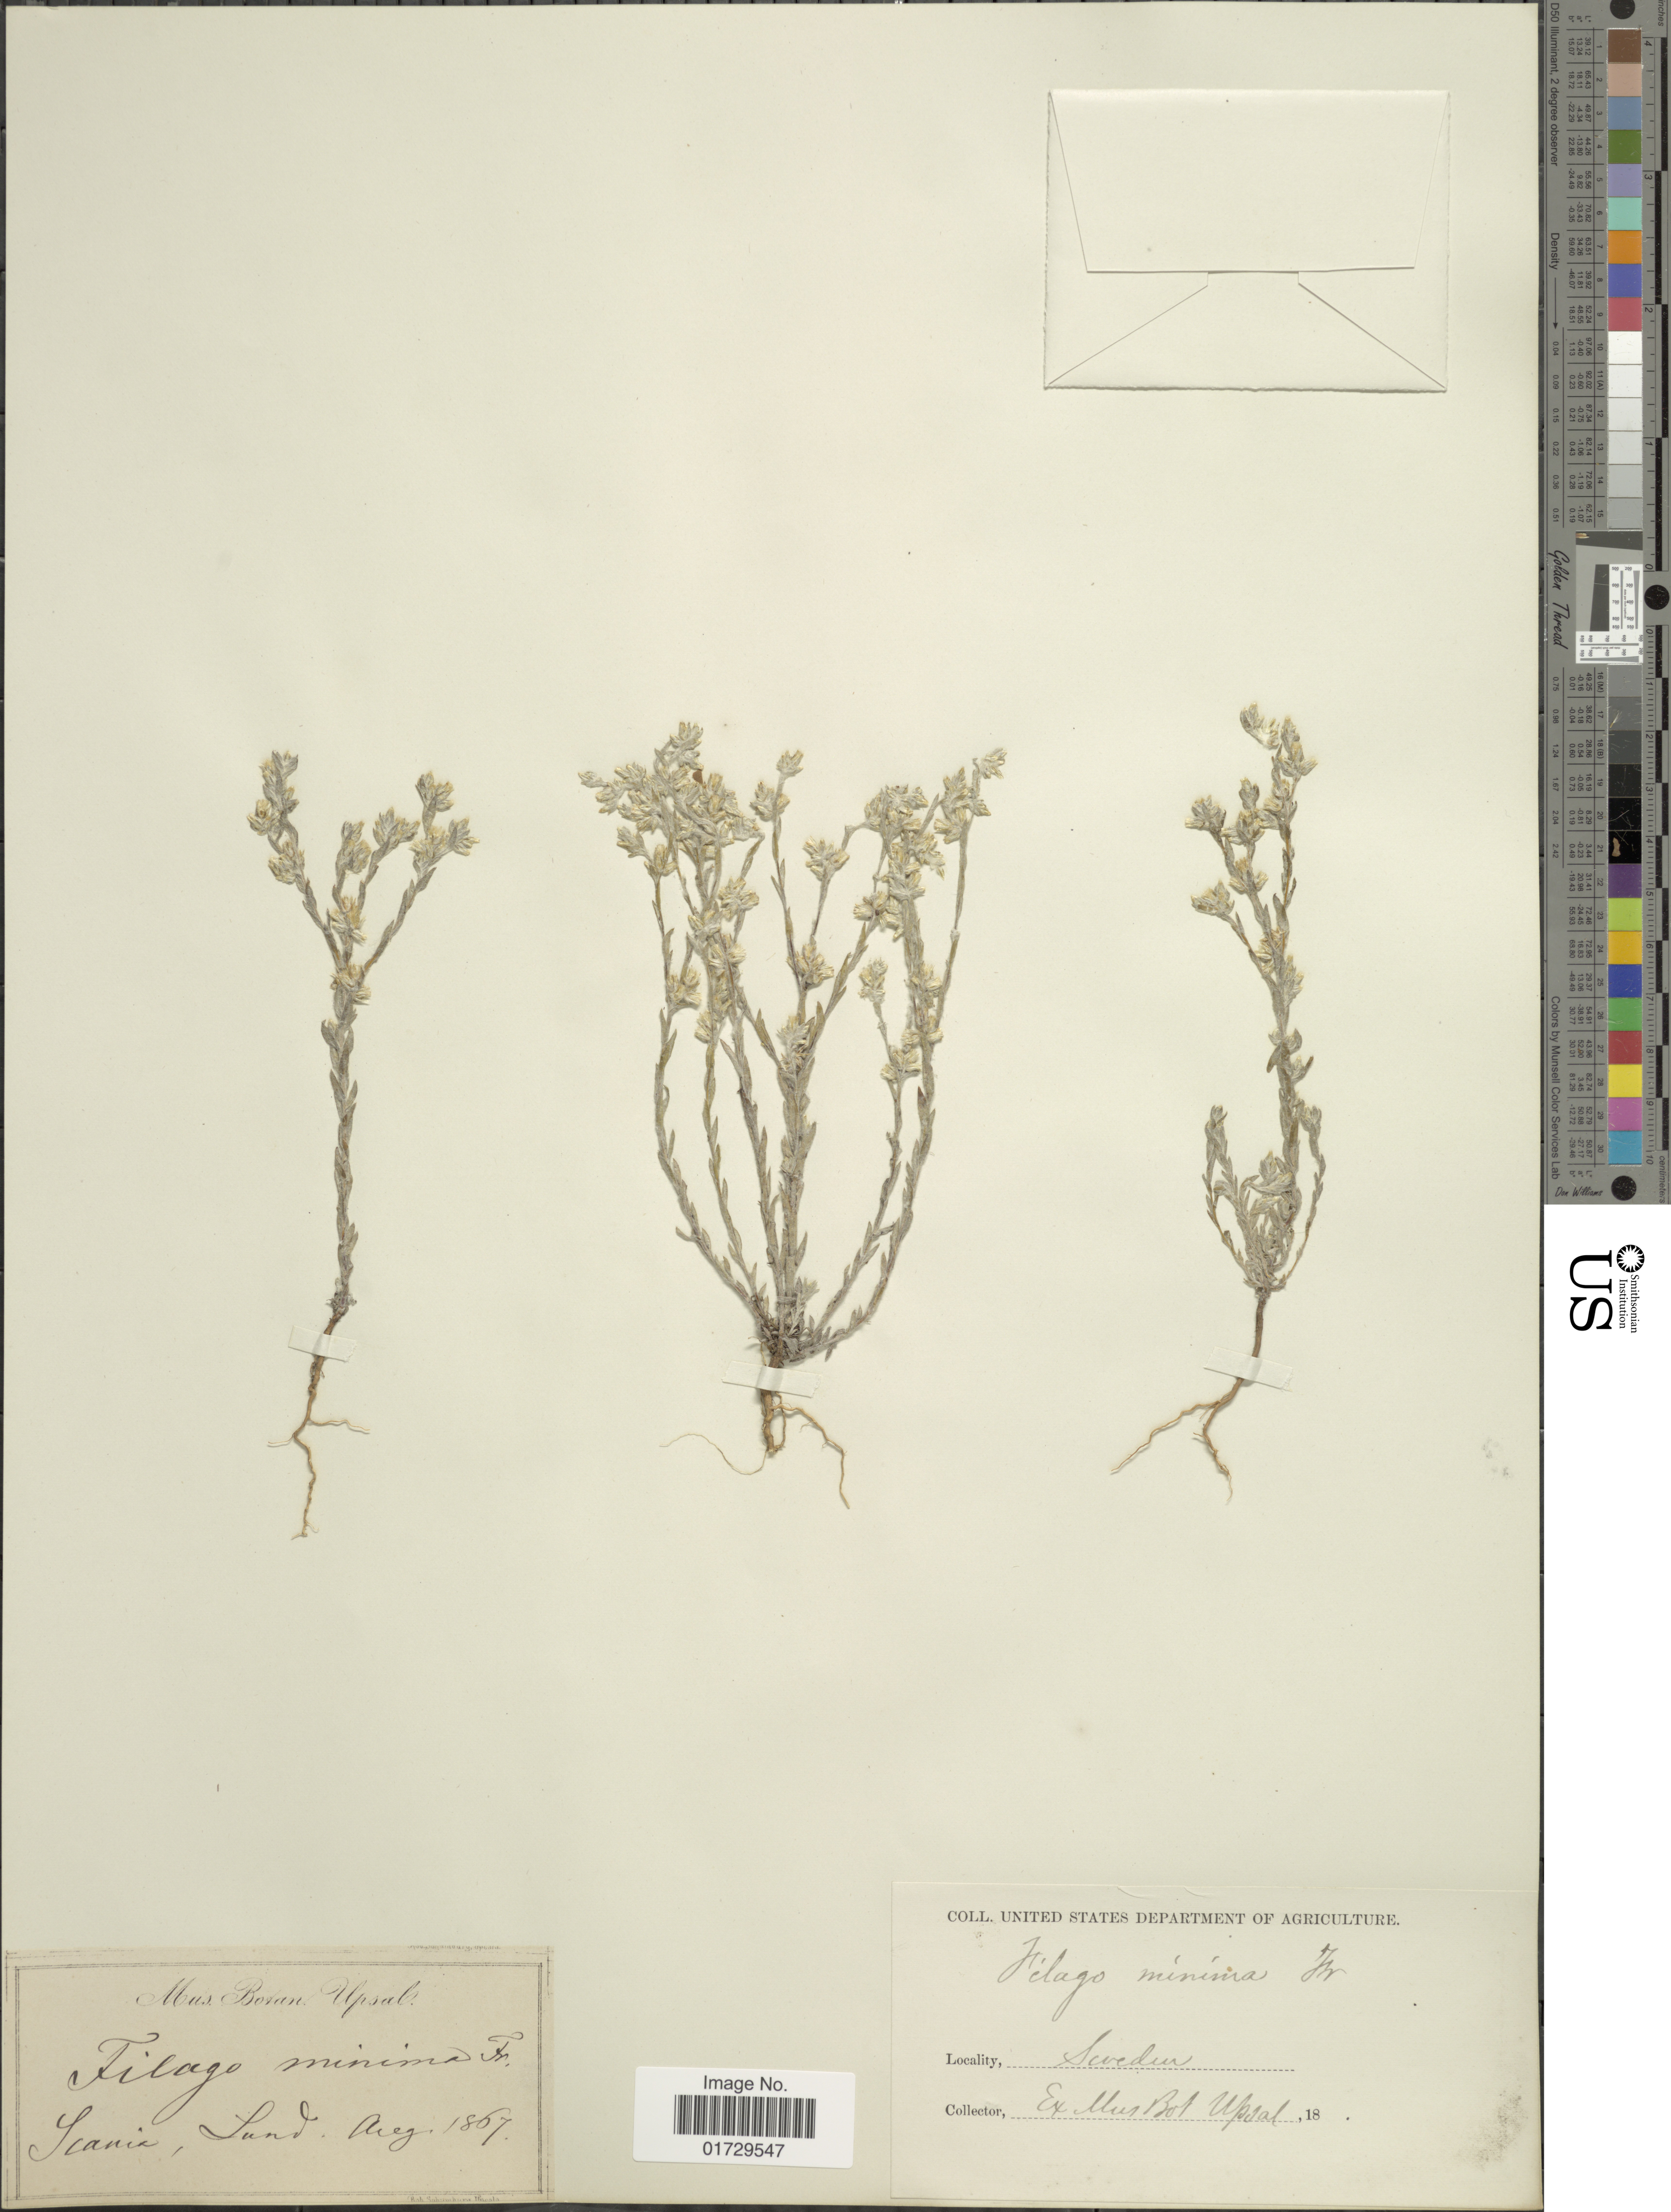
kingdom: Plantae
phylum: Tracheophyta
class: Magnoliopsida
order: Asterales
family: Asteraceae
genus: Filago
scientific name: Filago minima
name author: (Sm.) Pers.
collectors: ex Mus. Bot. Upsal.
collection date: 1867-08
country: Sweden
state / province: Skåne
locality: Scania, Lund